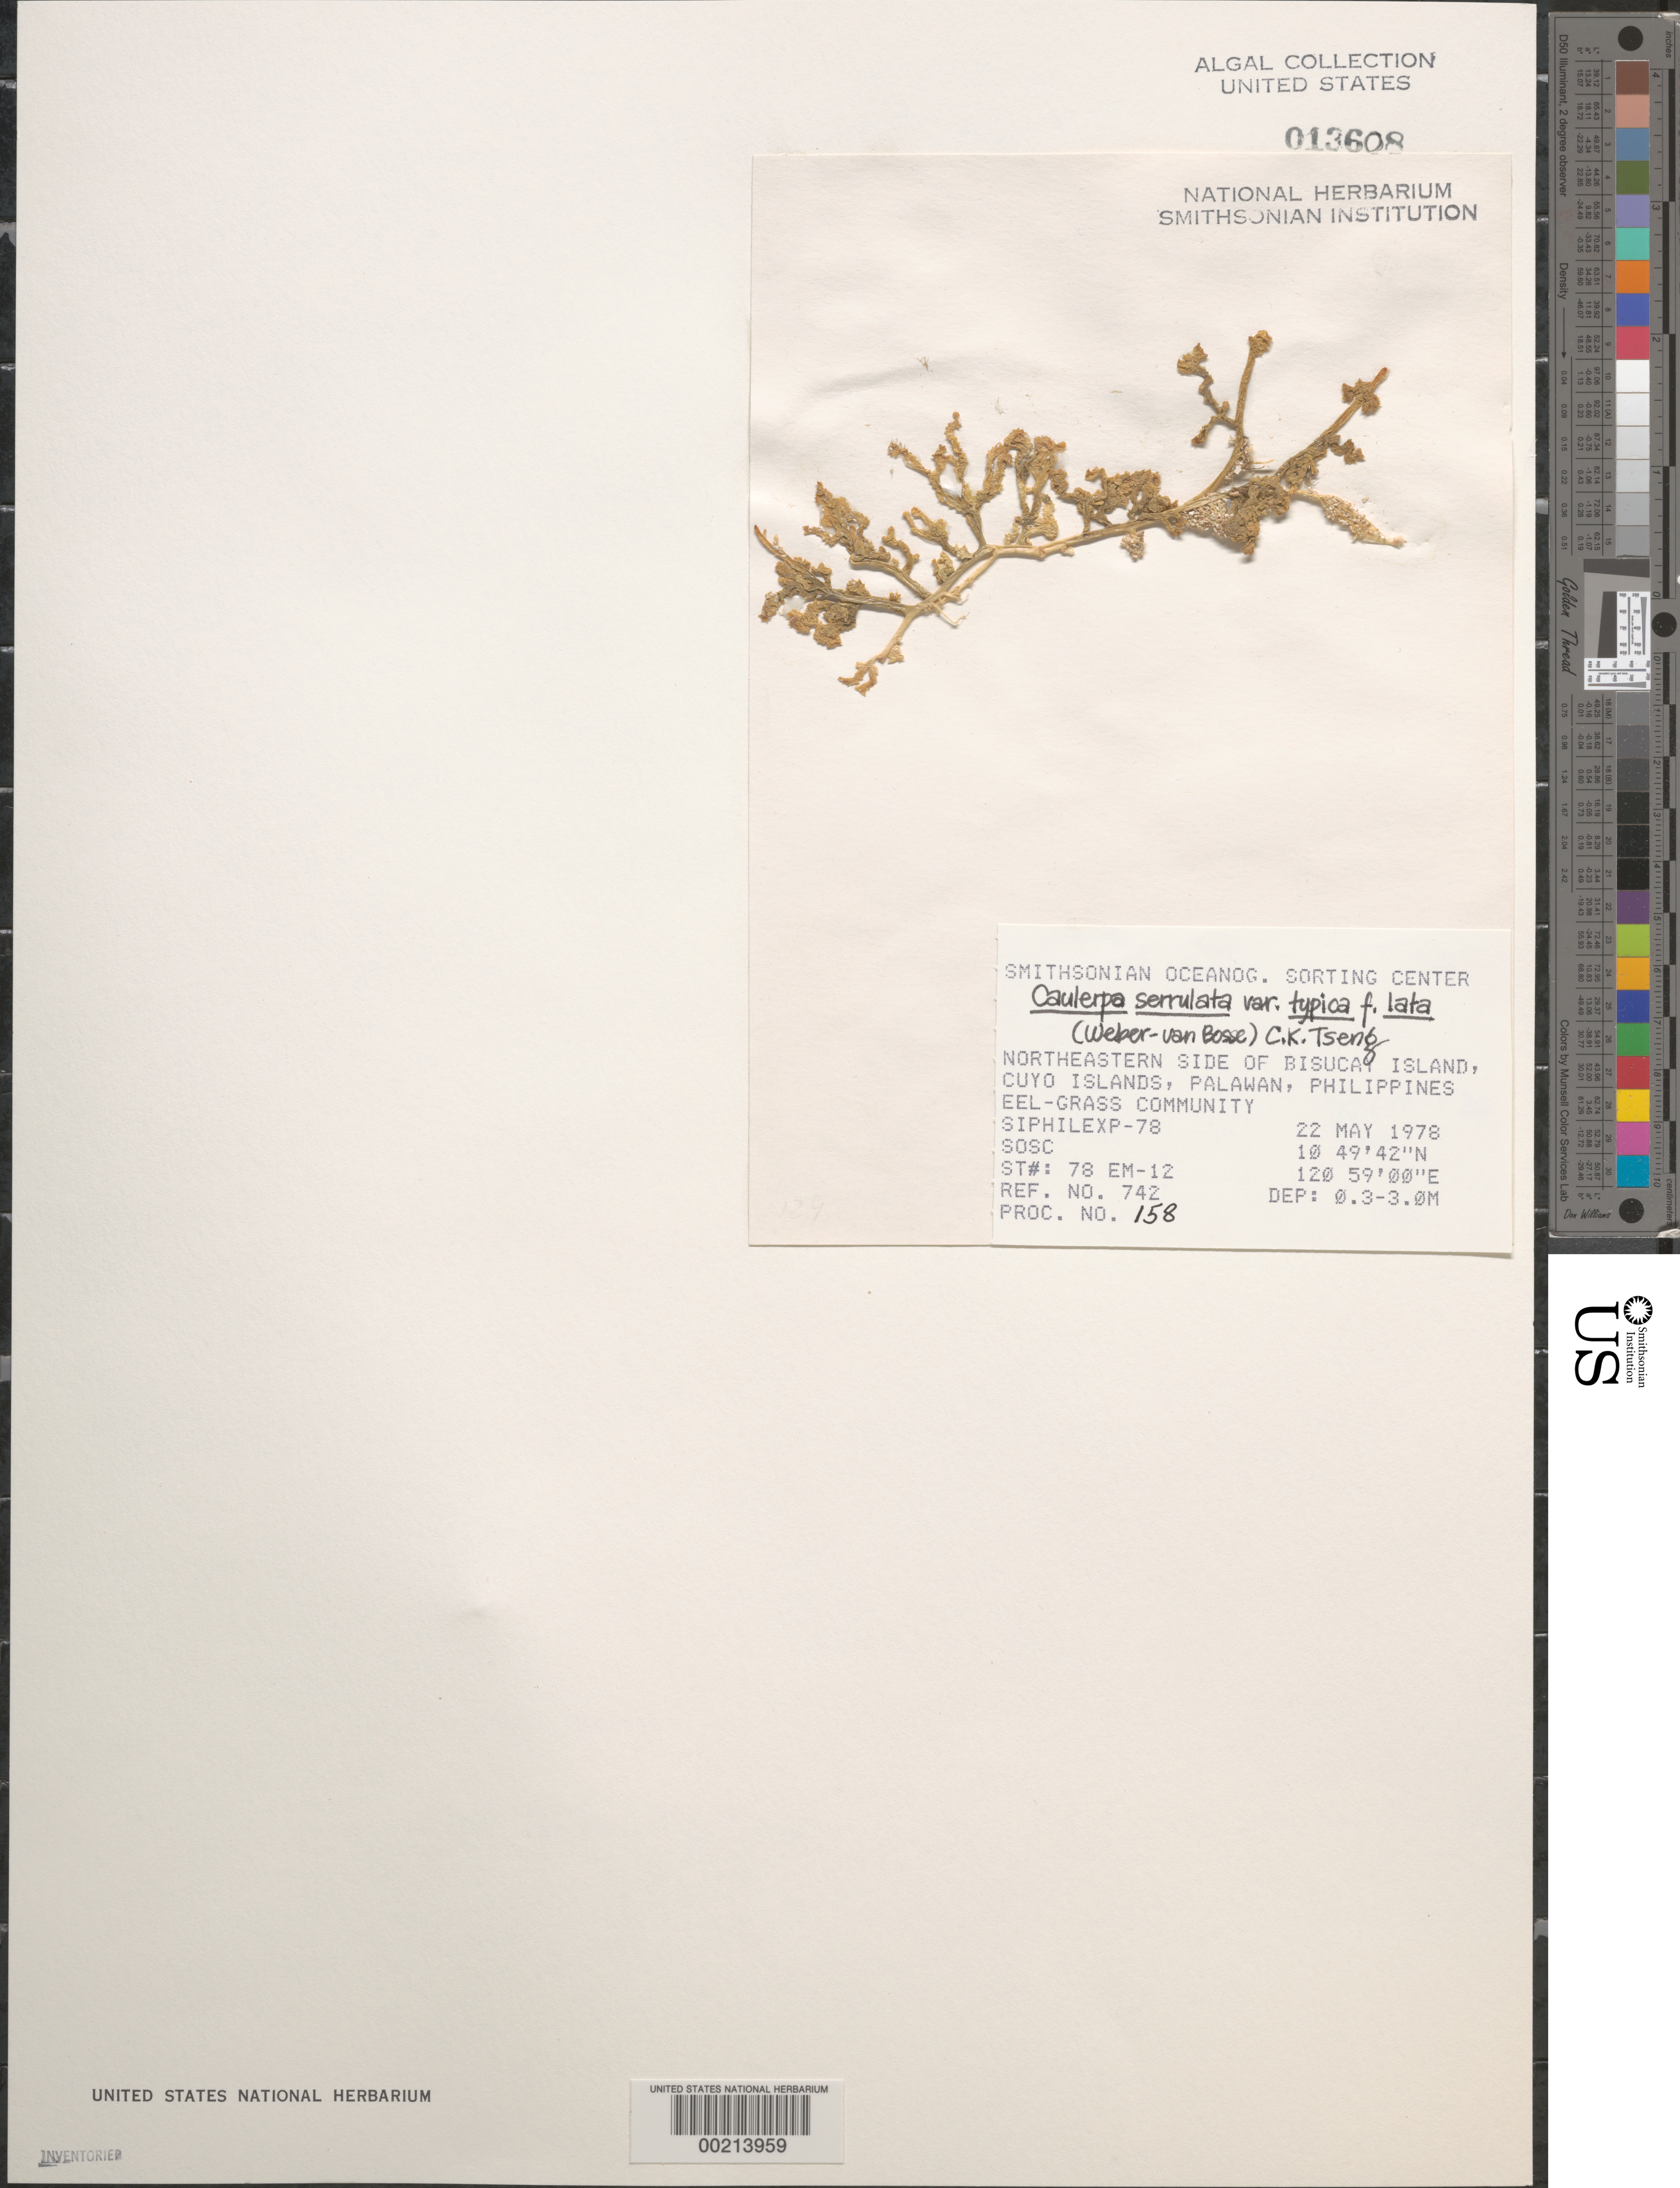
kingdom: Plantae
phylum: Chlorophyta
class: Ulvophyceae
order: Bryopsidales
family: Caulerpaceae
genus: Caulerpa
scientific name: Caulerpa serrulata var. typica forma lata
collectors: SOSC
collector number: Station 78 Em-12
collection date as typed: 22 May 1978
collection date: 1978-05-22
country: Philippines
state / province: Mimaropa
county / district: Palawan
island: Bisucay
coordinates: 10 49' 42" N, 120 59' 00" E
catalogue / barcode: US 13608